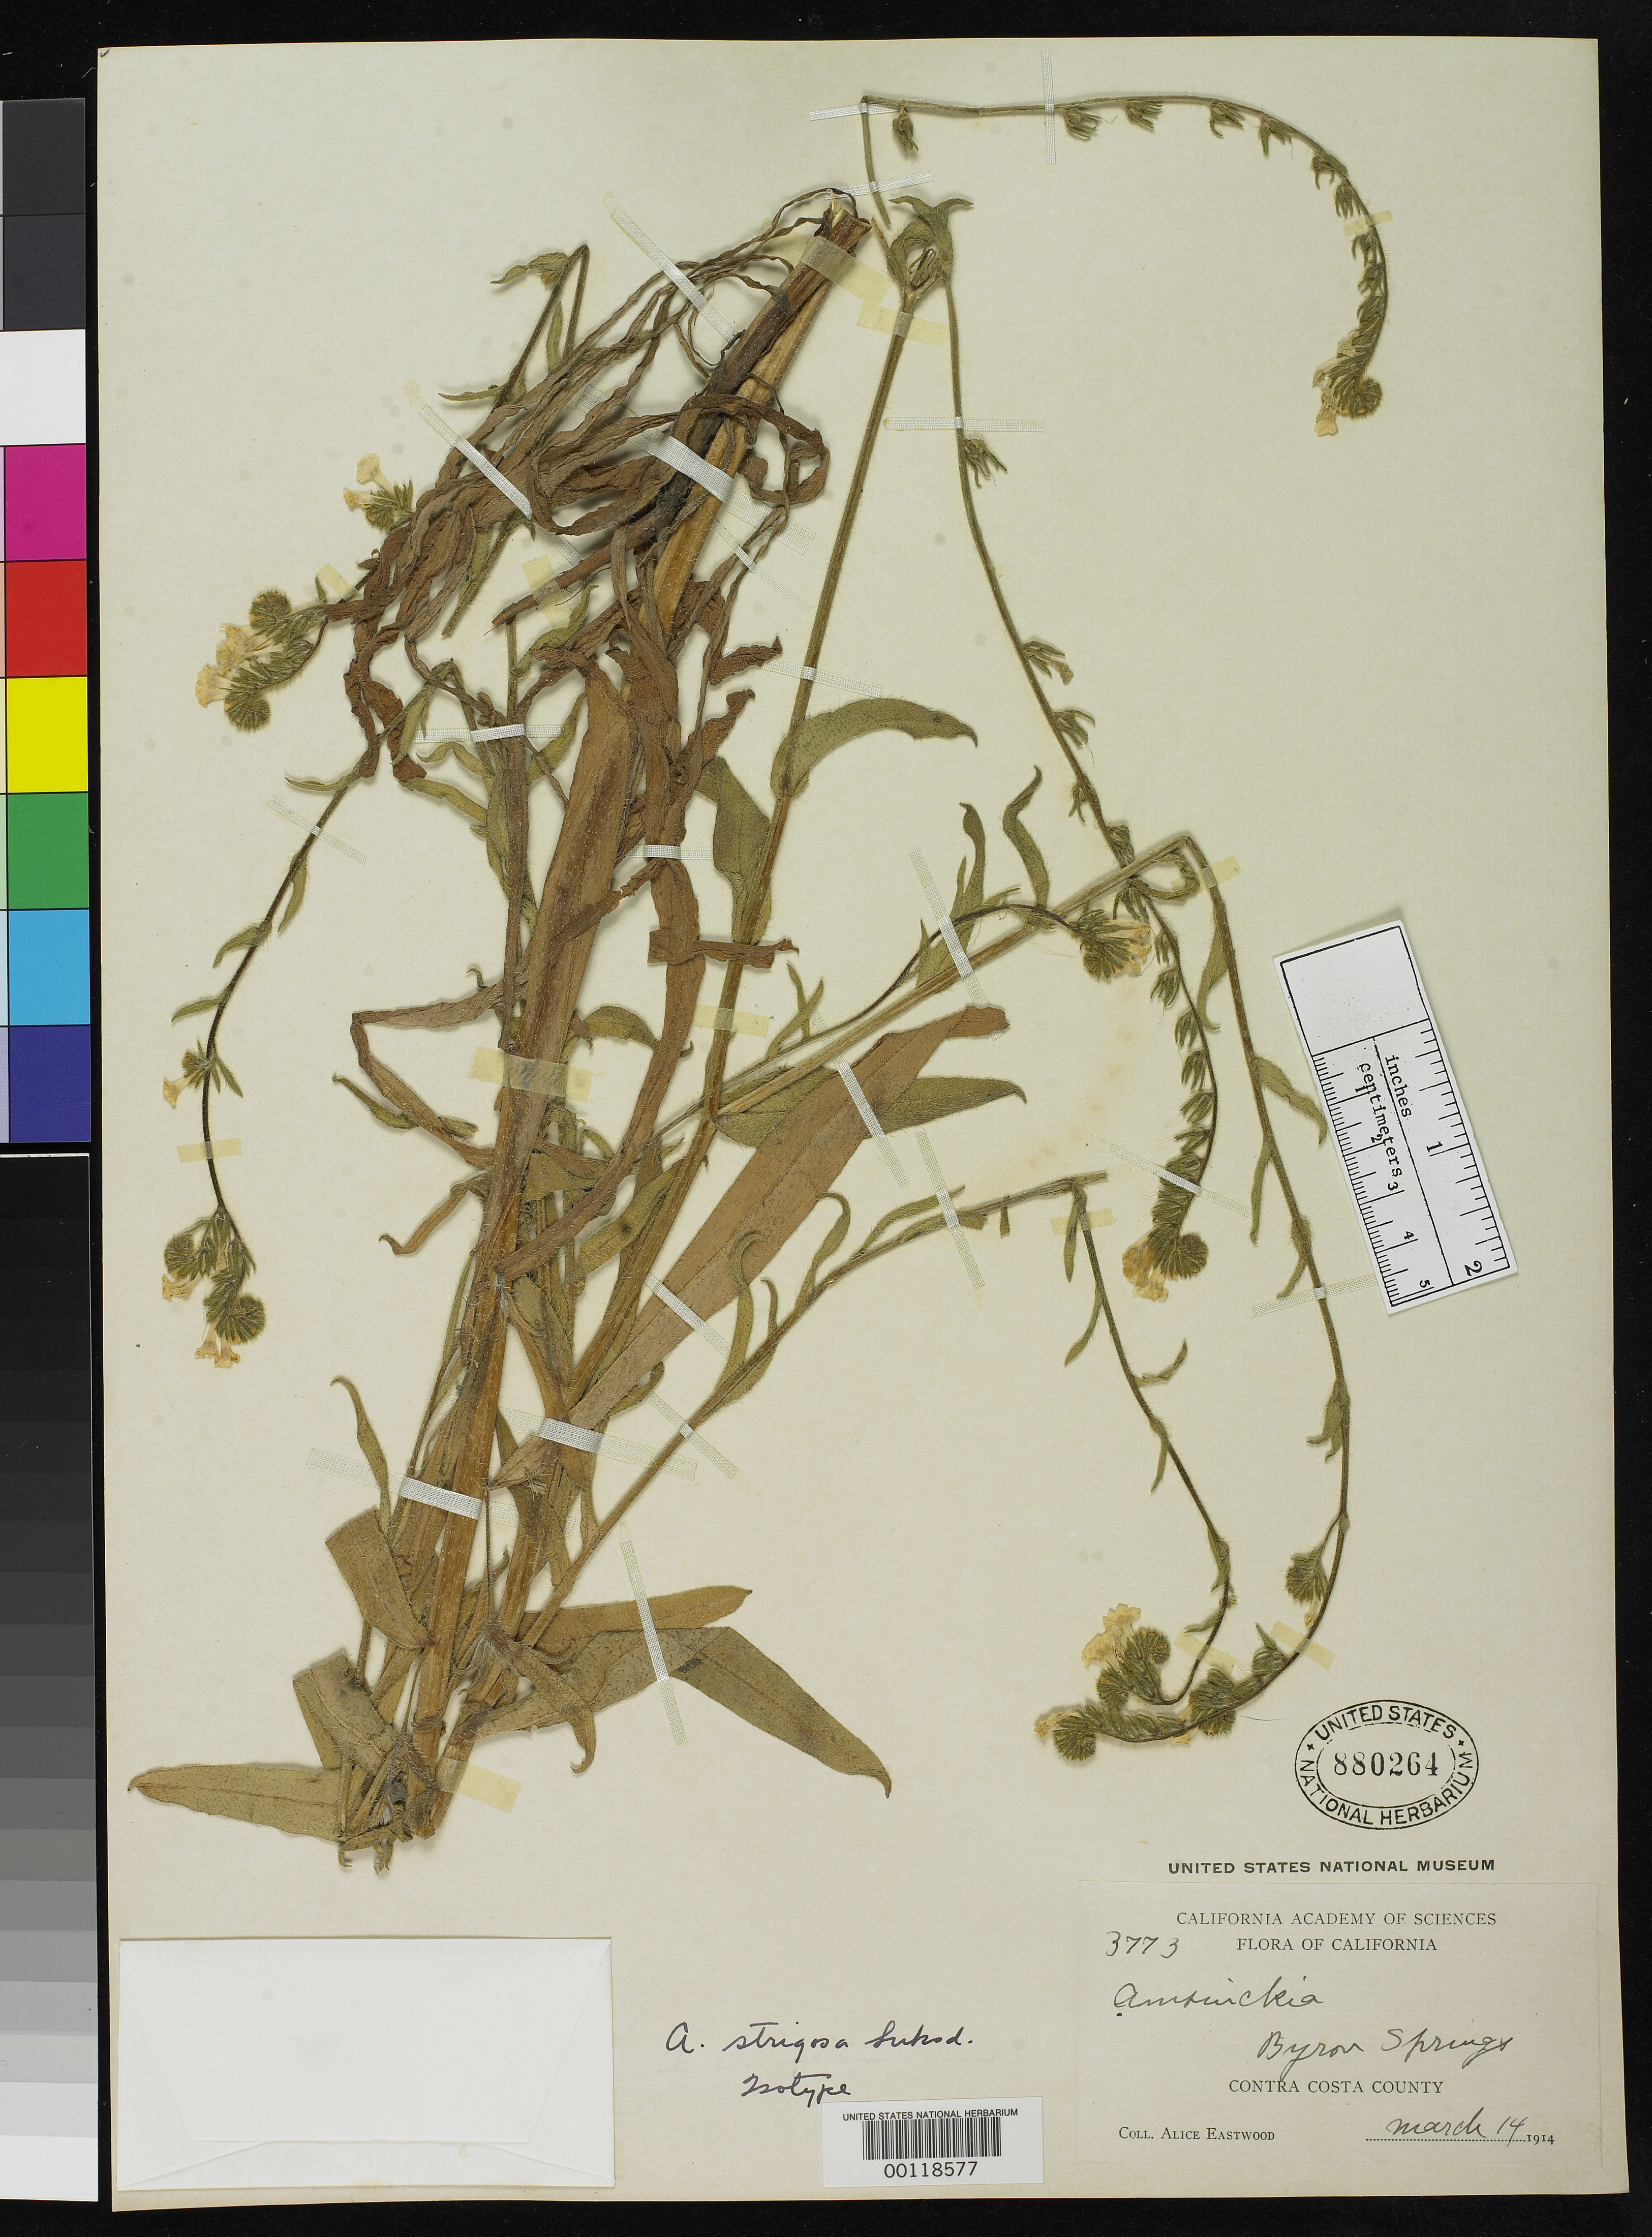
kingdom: Plantae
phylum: Tracheophyta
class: Magnoliopsida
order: Boraginales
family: Boraginaceae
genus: Amsinckia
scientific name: Amsinckia strigosa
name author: Suksd.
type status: Isotype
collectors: A. Eastwood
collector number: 3773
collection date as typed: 14 Mar 1914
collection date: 1914-03-14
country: United States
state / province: California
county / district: Contra Costa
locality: Byron Springs.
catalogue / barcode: US 880264